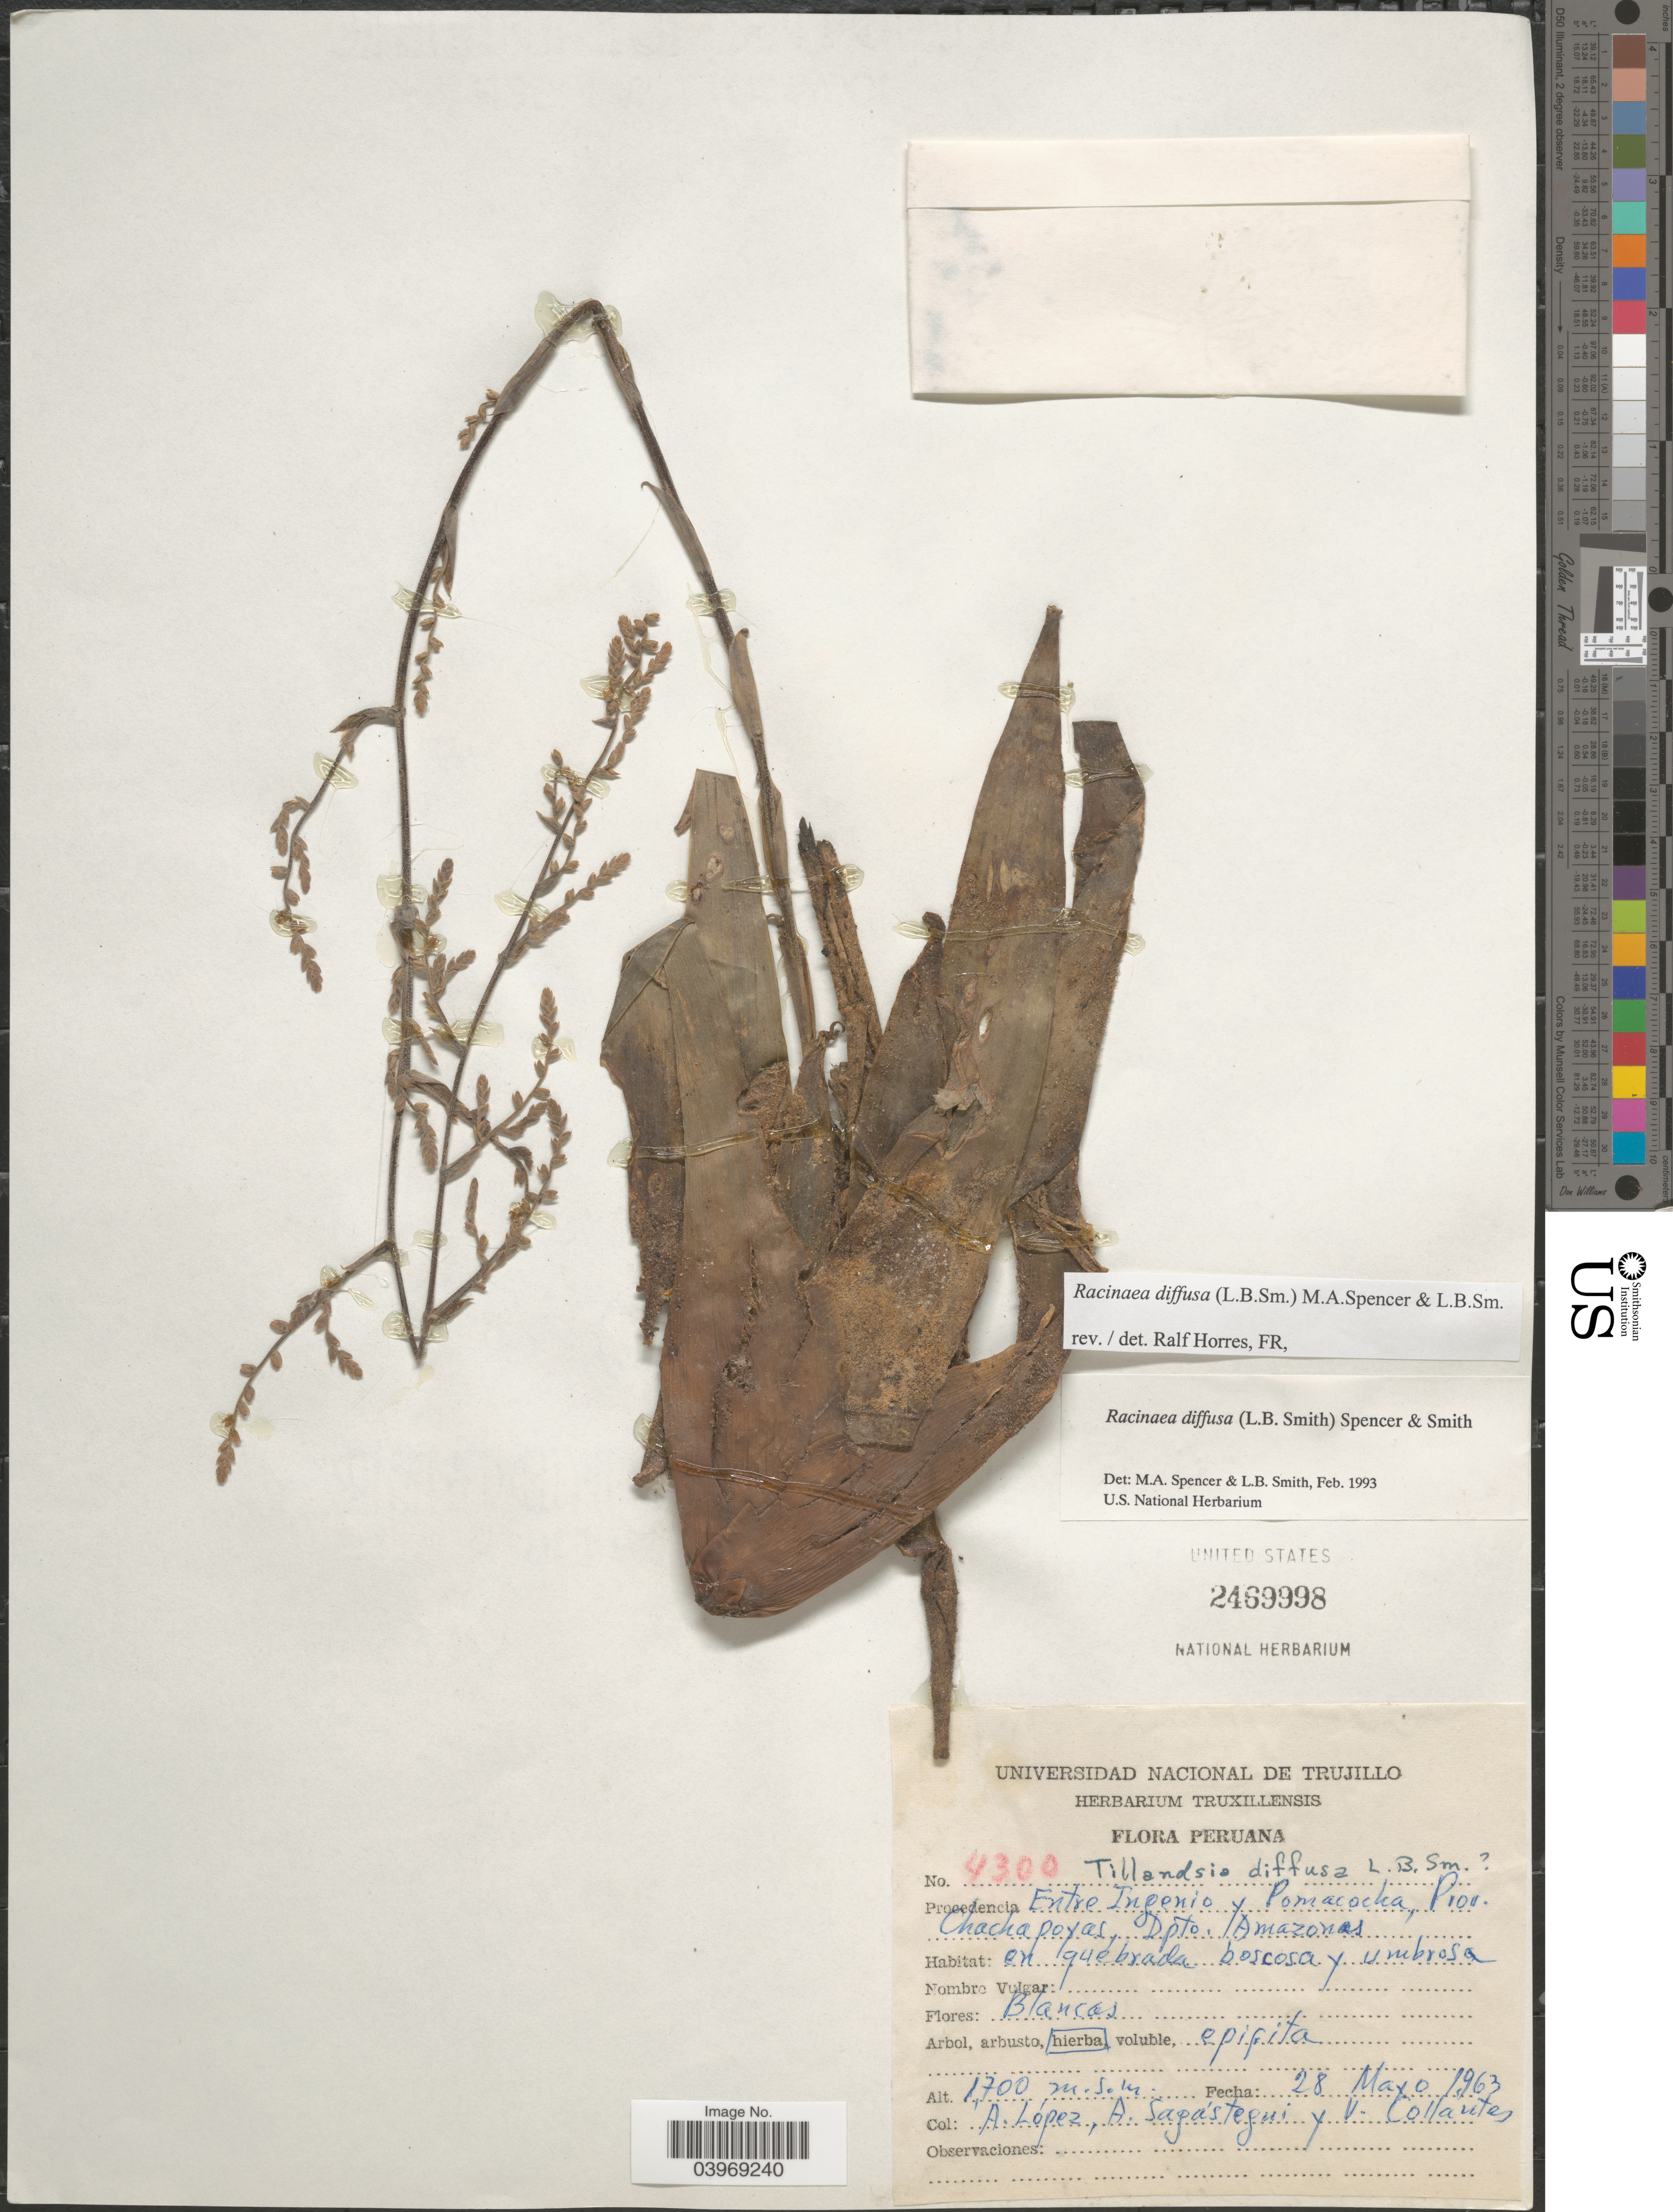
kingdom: Plantae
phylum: Tracheophyta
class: Liliopsida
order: Poales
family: Bromeliaceae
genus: Racinaea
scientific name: Racinaea diffusa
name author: (L.B. Sm.) M.A. Spencer & L.B. Sm.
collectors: A. López, A. Sagastegui & V. Collantes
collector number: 4300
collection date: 1963-05-28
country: Peru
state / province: Amazonas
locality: Entre Ingenio y Pomacocha, Prov, Chachapoyas, Dpto. Amazonas.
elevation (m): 1700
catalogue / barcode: US 2469998